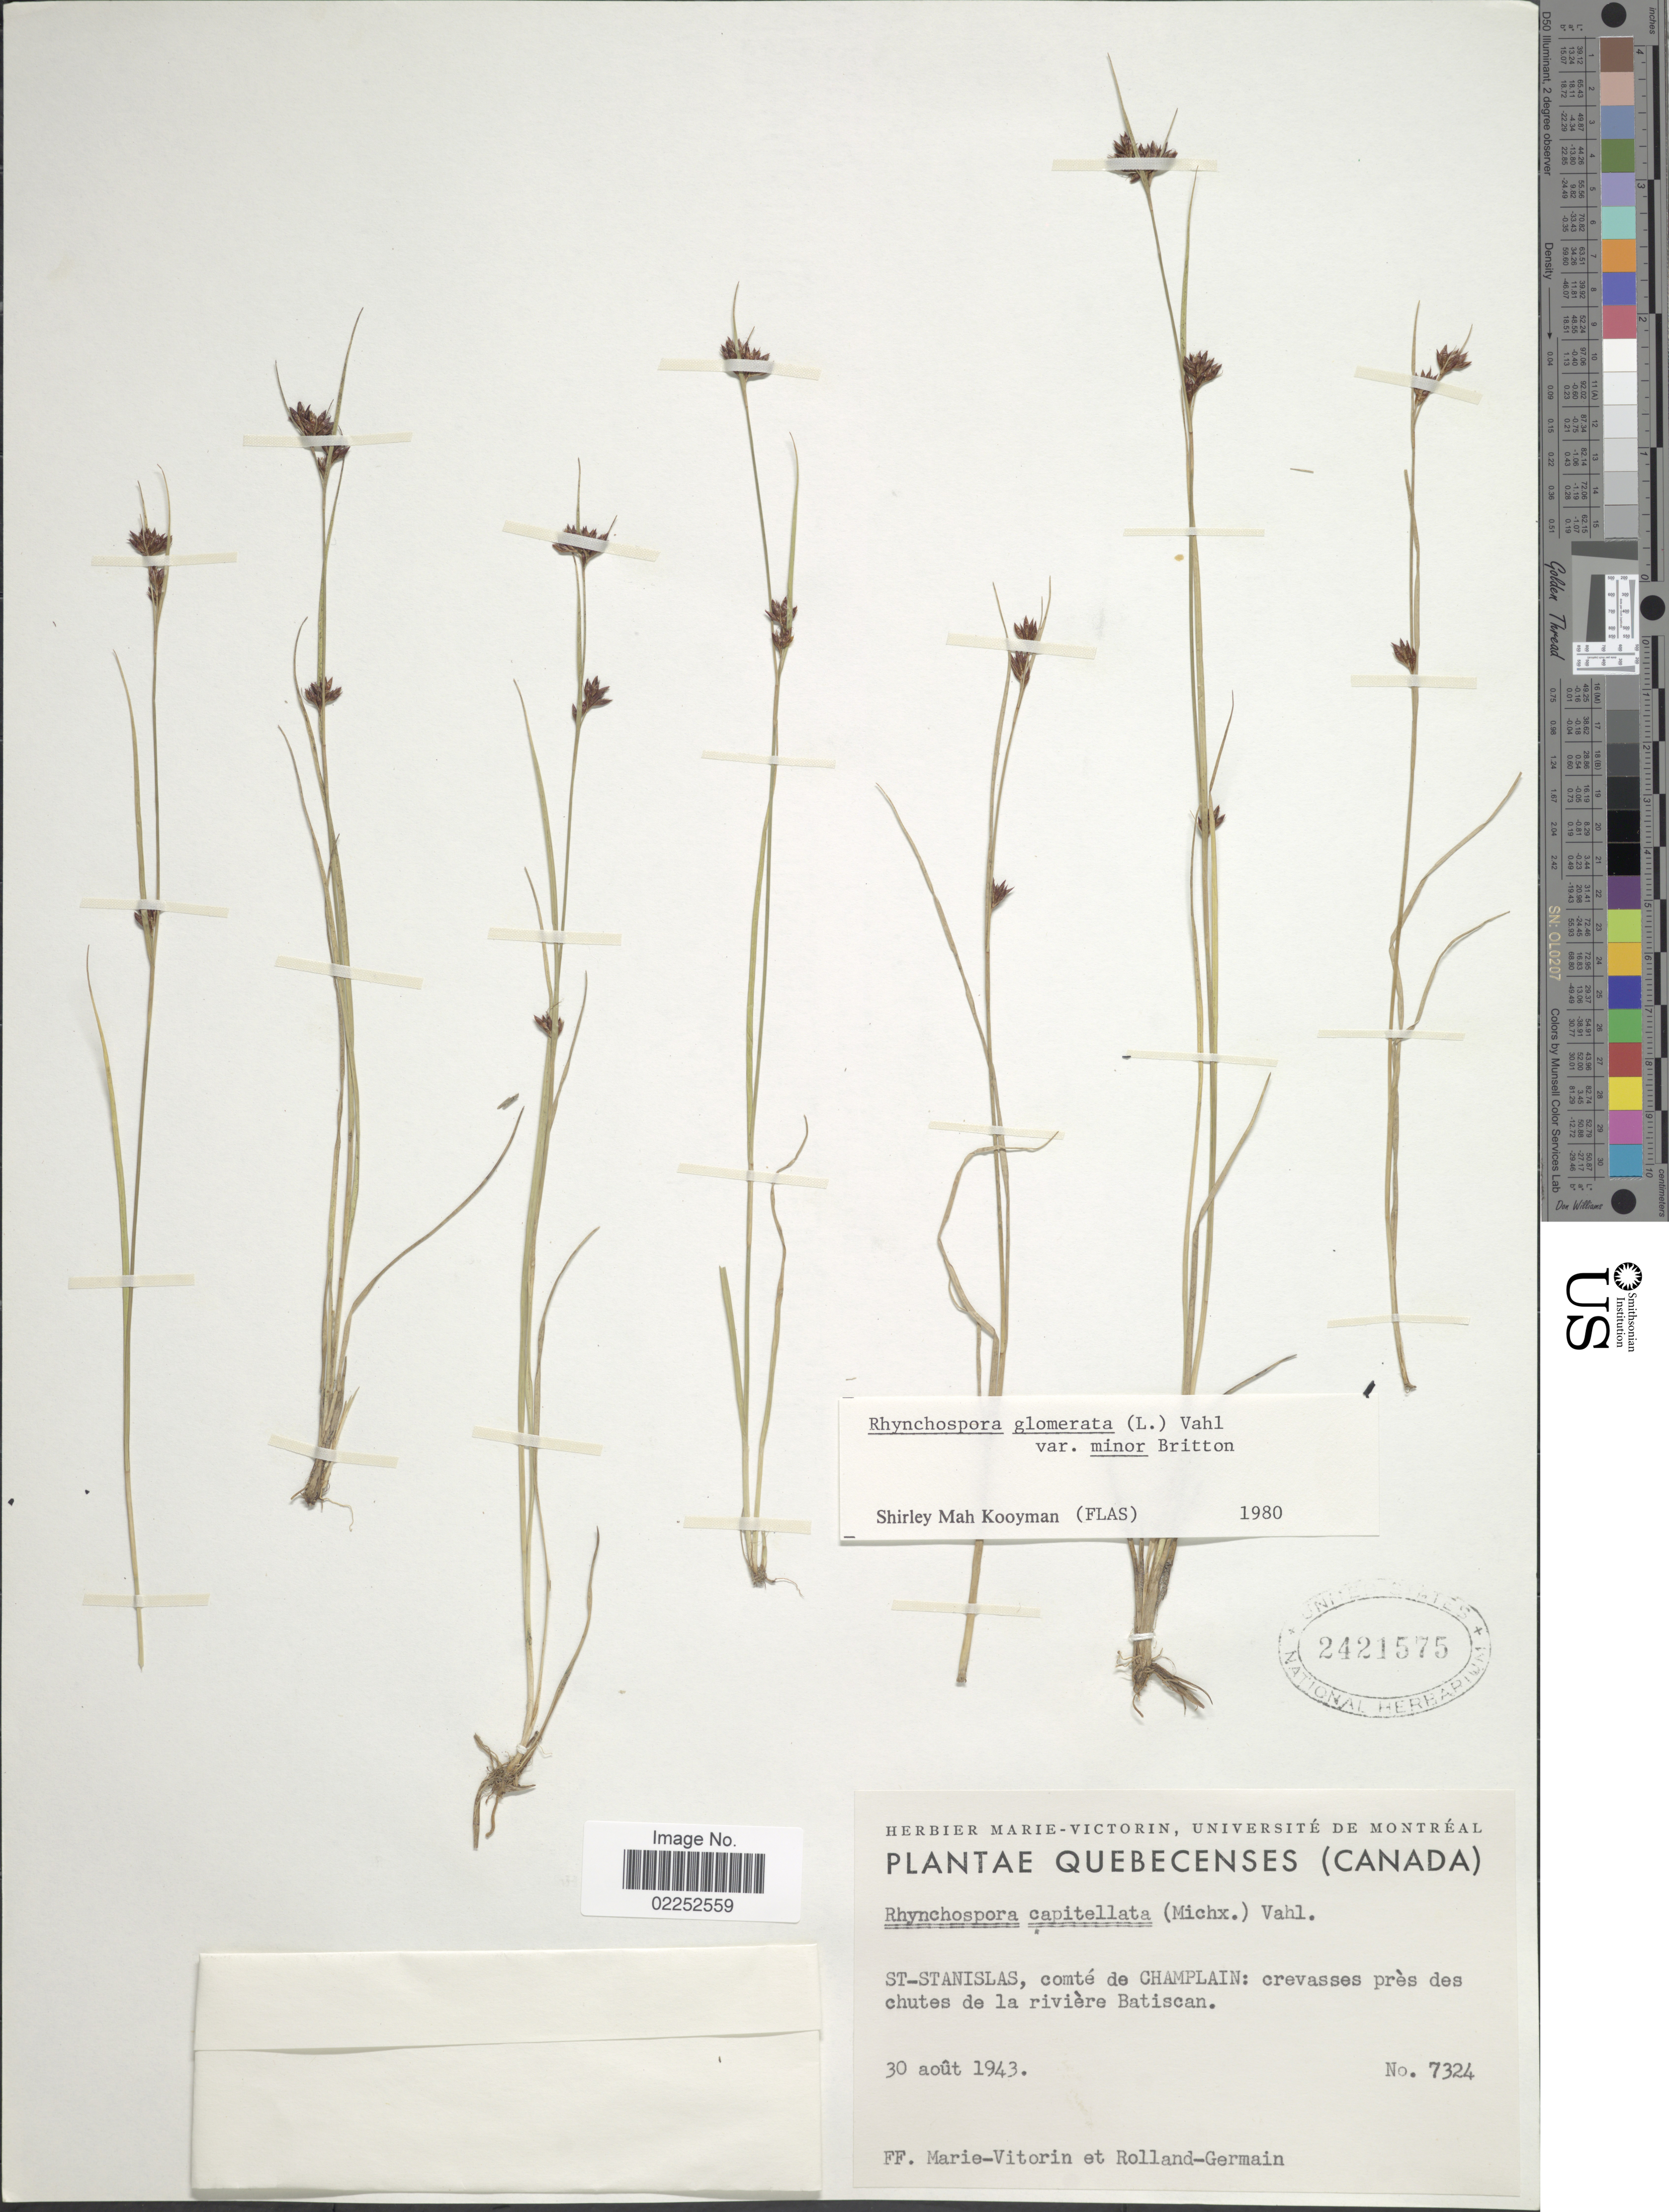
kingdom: Plantae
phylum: Tracheophyta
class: Liliopsida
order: Poales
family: Cyperaceae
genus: Rhynchospora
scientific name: Rhynchospora capitellata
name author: (Michx.) Vahl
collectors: F. Marie-Victorin & Rolland-Germain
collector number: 7324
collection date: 1943-08-30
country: Canada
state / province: Quebec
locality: St-Stanislas, comté de Champlain: crevasses près des chutes de la rivière Batiscan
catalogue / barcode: US 2421575